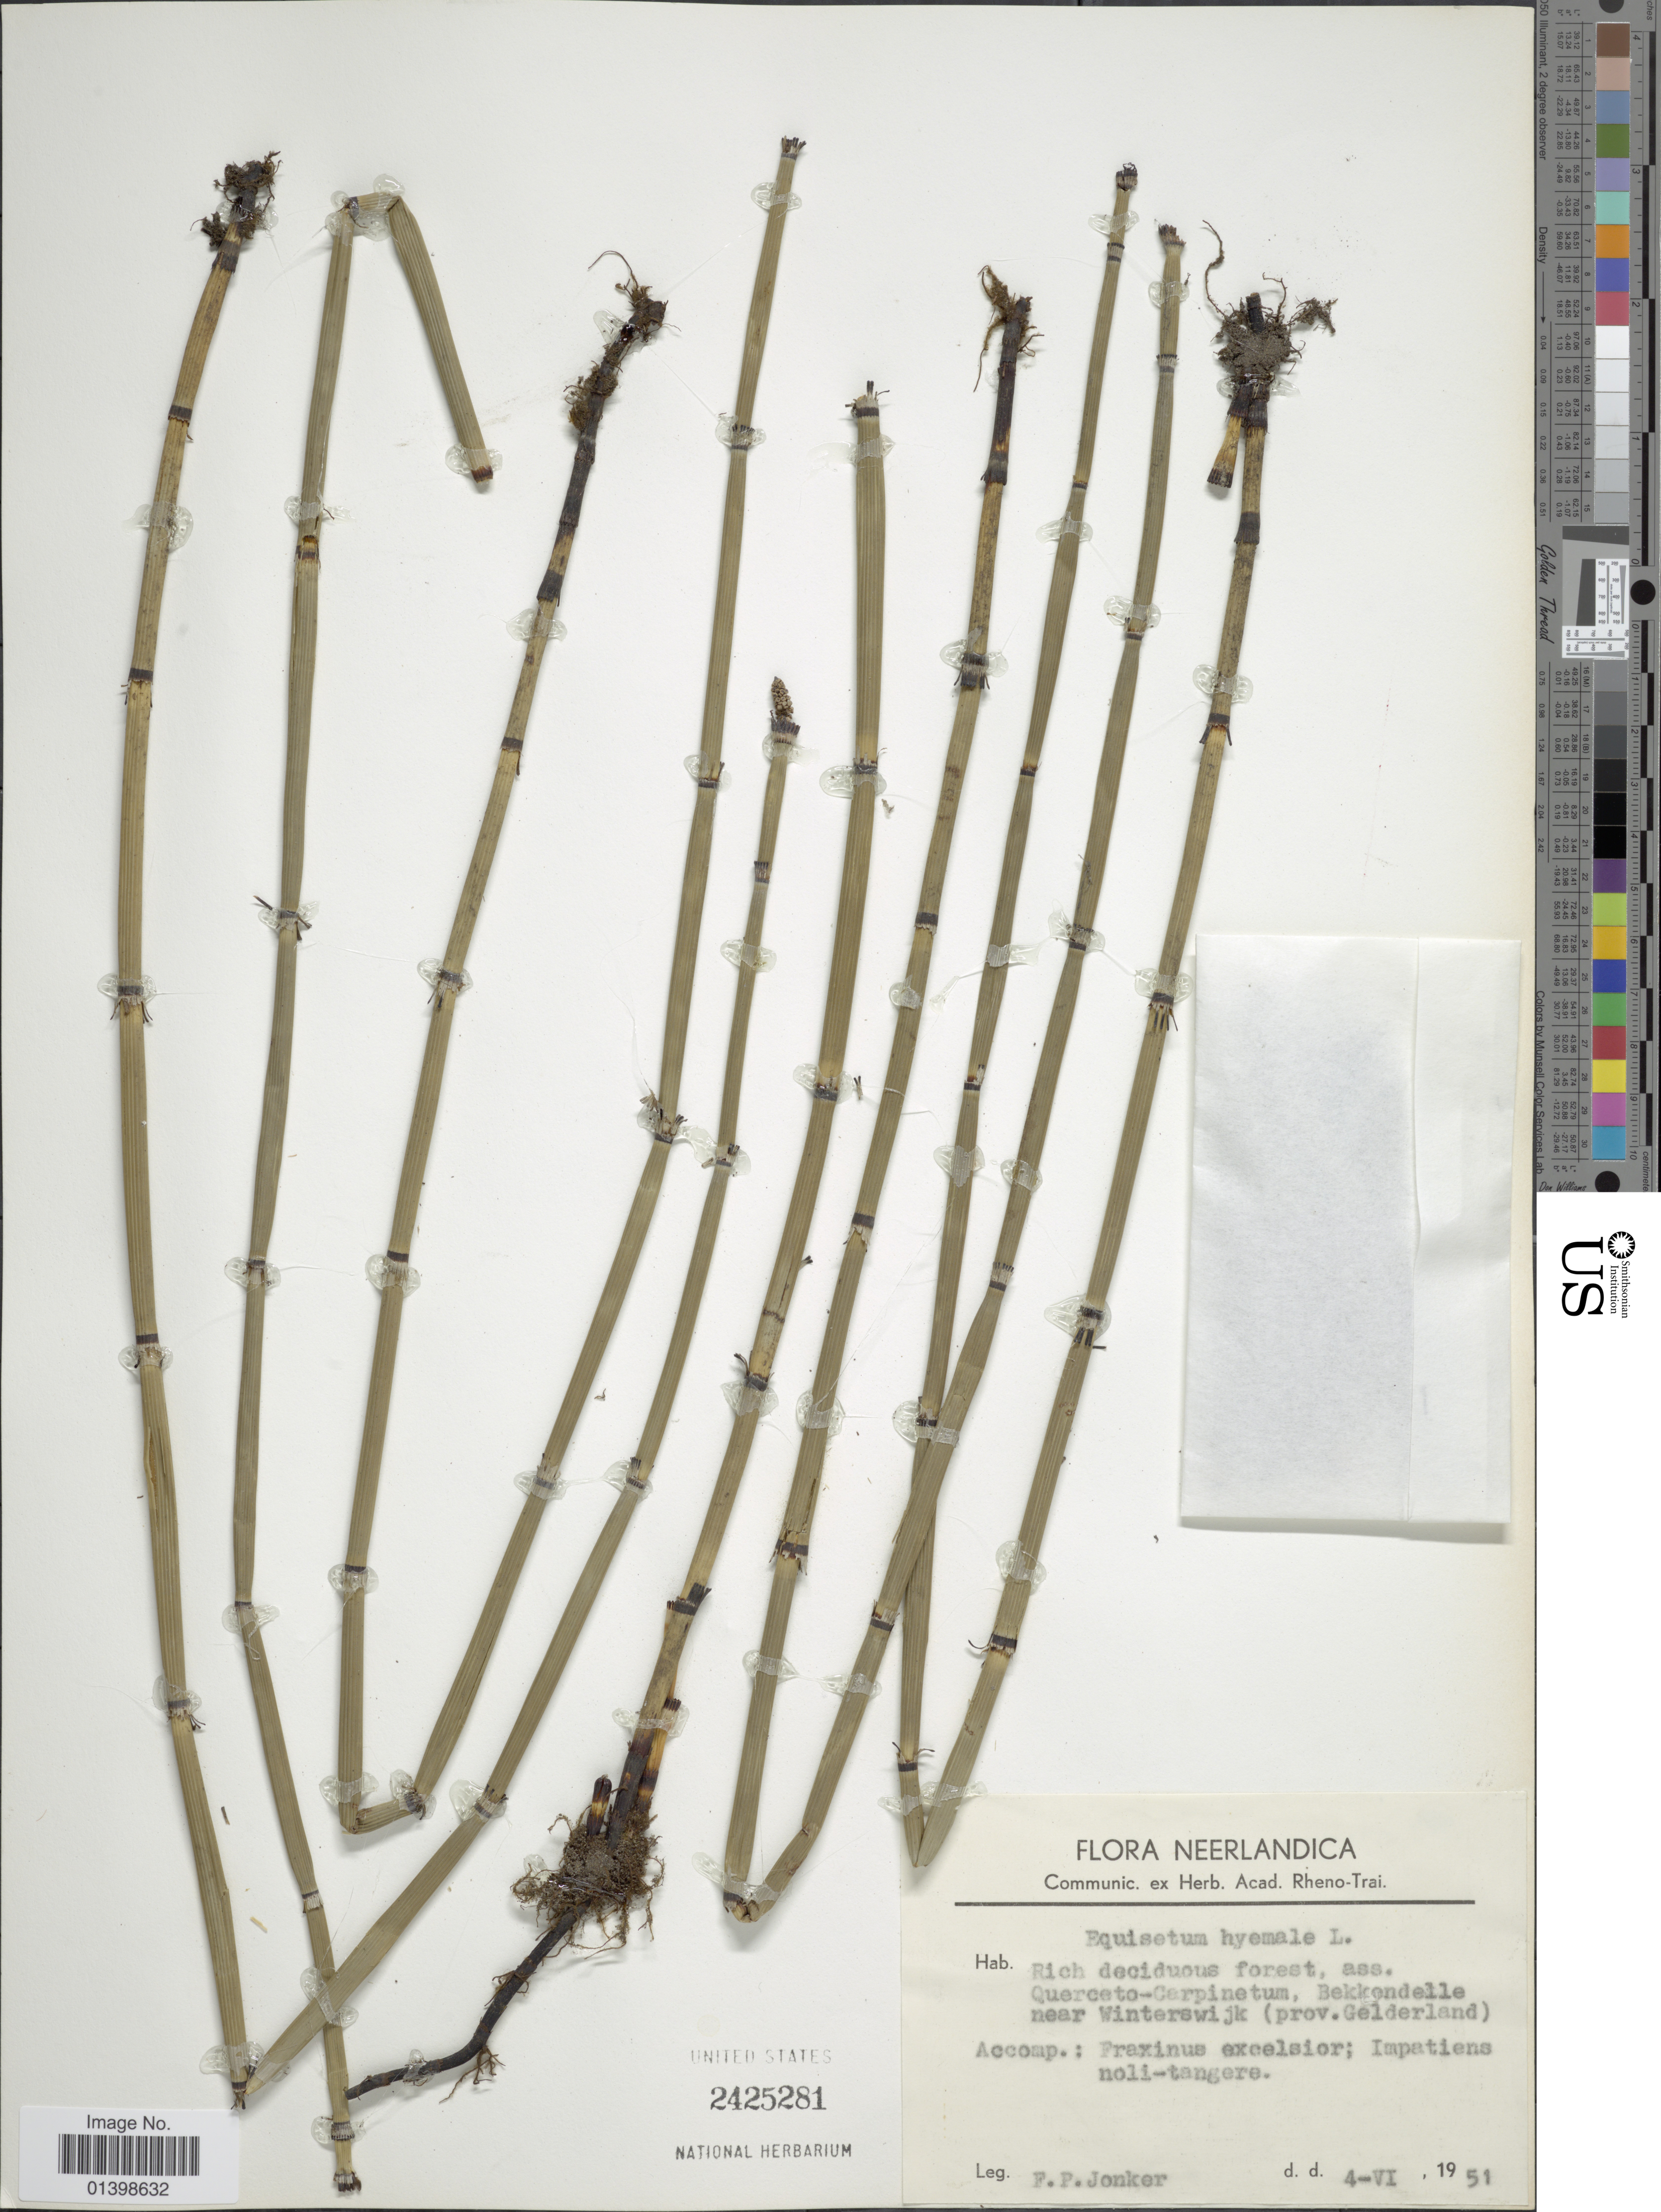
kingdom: Plantae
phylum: Tracheophyta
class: Polypodiopsida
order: Equisetales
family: Equisetaceae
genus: Equisetum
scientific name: Equisetum hyemale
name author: L.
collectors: F. P. Jonker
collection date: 1951-06-04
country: Netherlands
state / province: Gelderland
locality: Bekkendelle near Winterswijk (prov. Gelderland)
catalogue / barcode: US 2425281